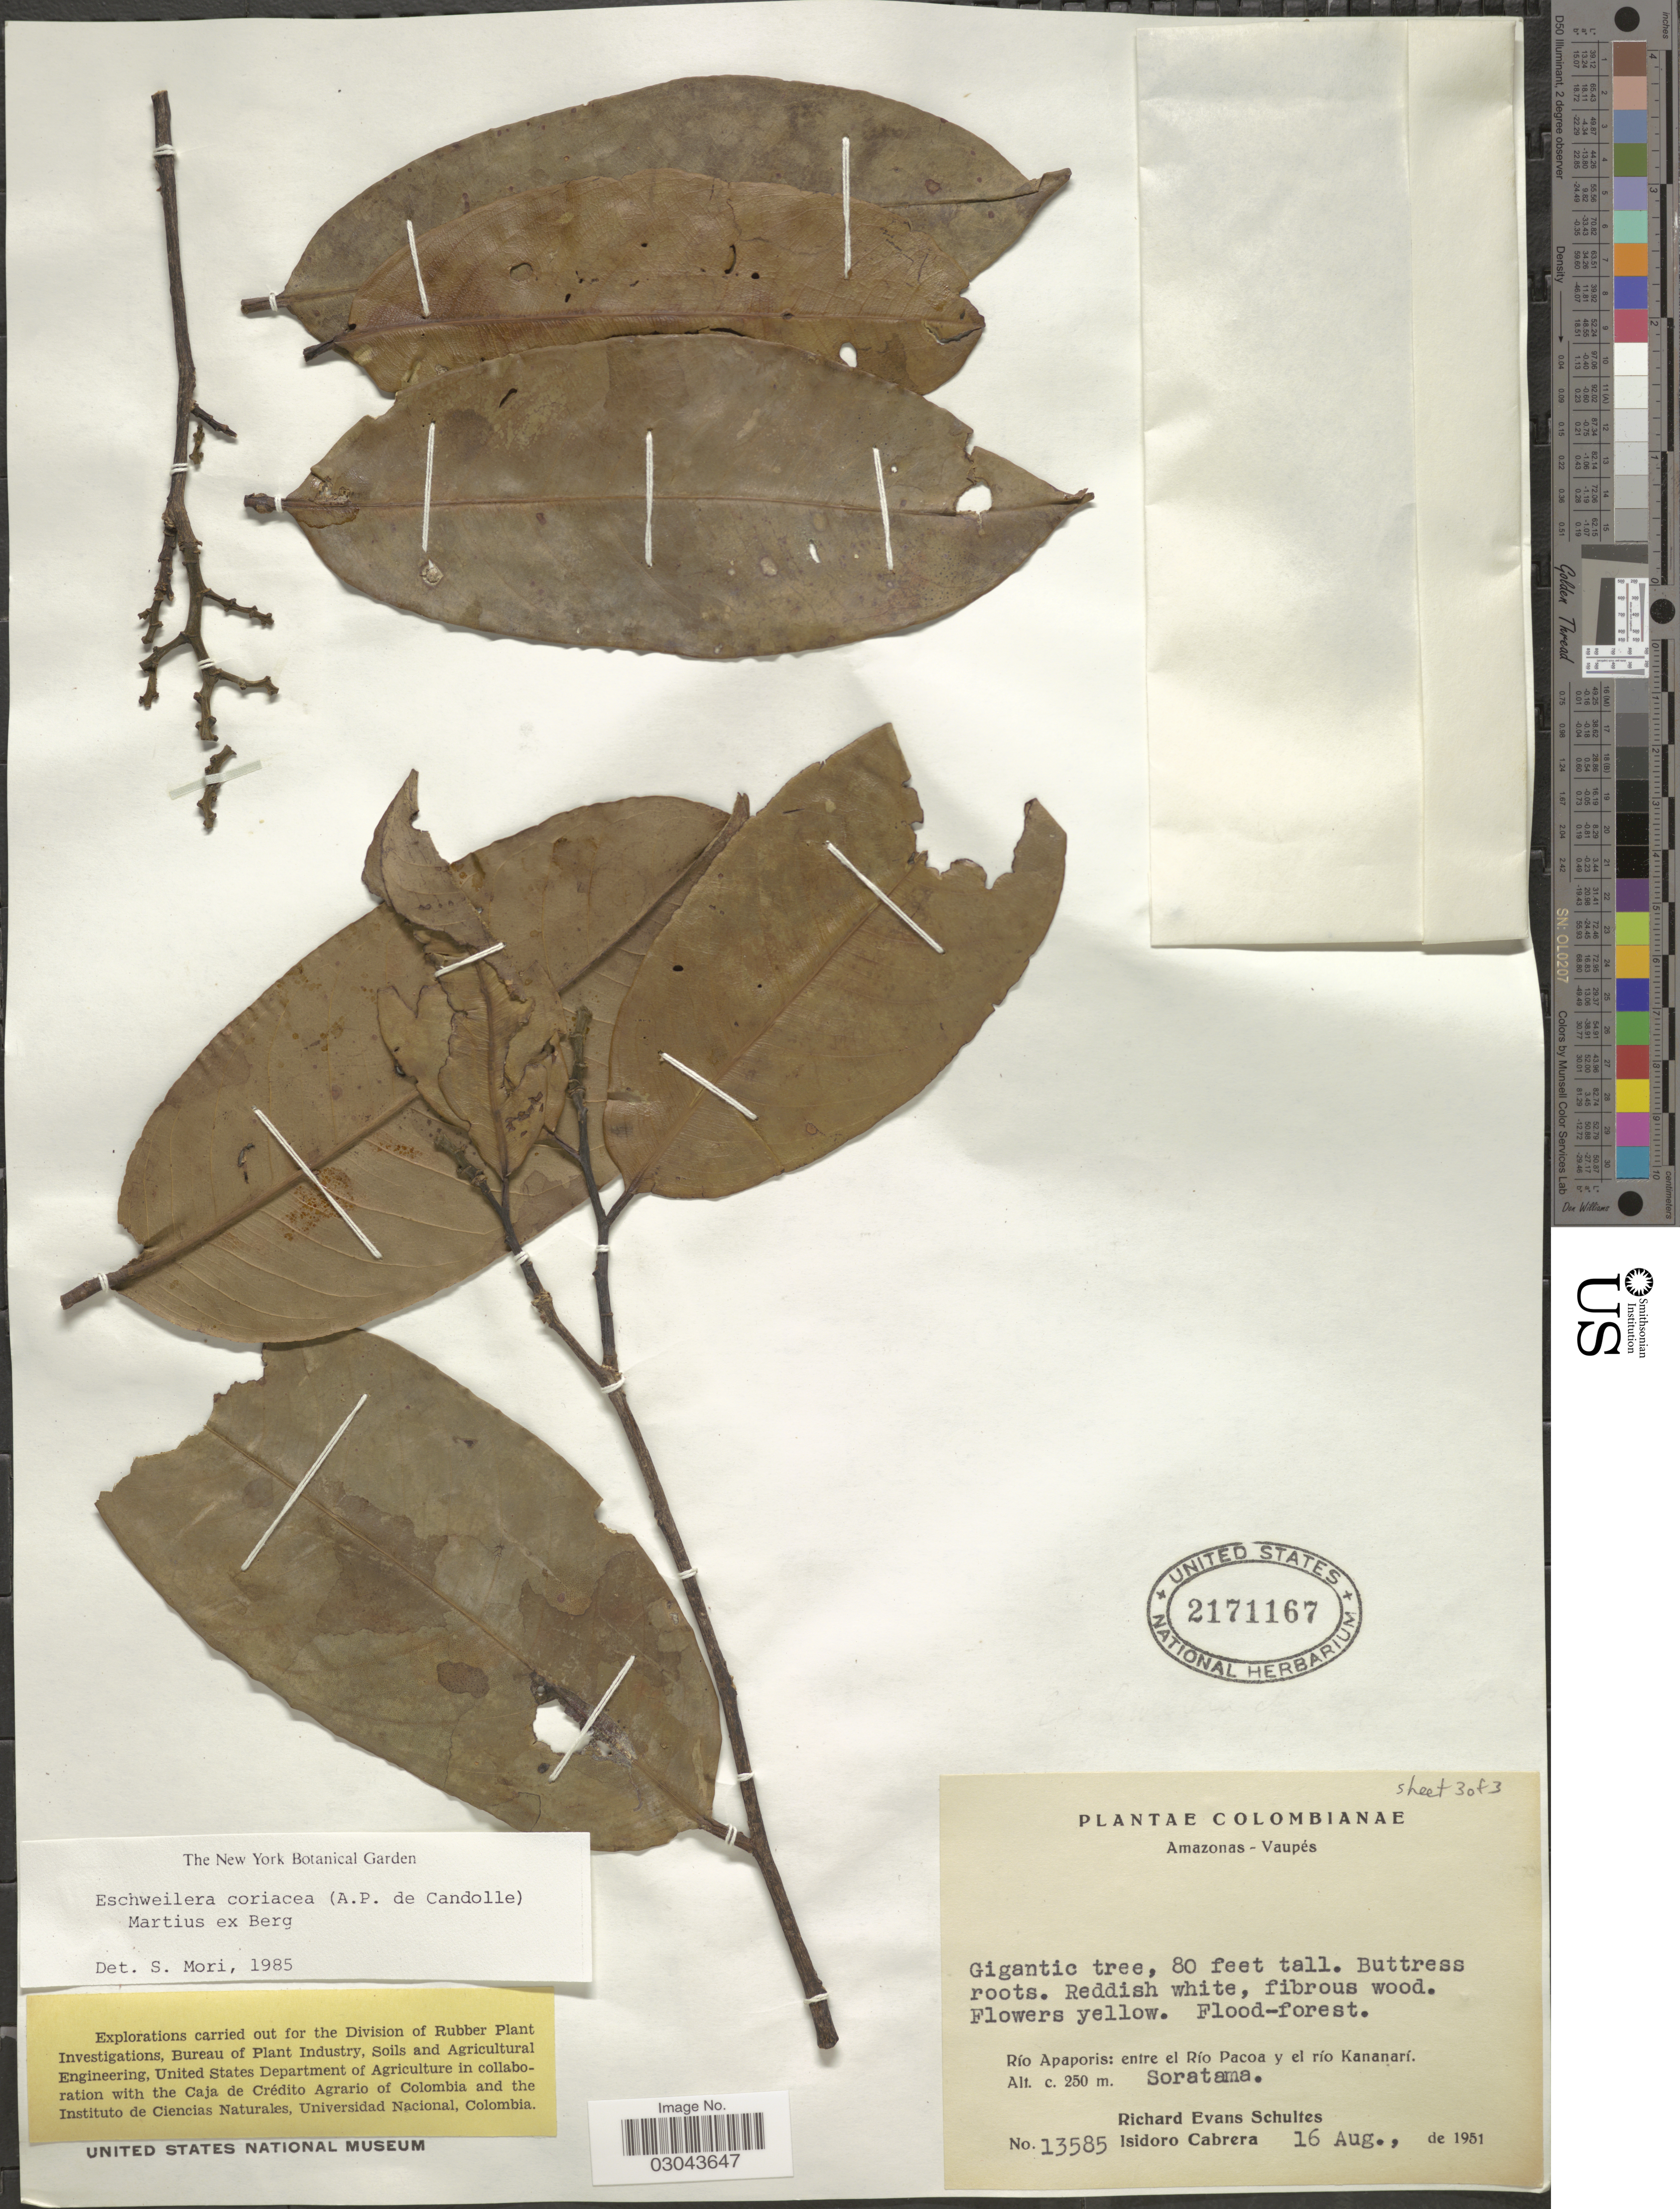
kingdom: Plantae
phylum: Tracheophyta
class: Magnoliopsida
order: Ericales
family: Lecythidaceae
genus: Eschweilera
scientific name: Eschweilera coriacea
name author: (DC.) S.A. Mori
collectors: R. E. Schultes & I. Cabrera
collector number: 13585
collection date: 1951-08-16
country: Colombia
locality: Amazonas-Vaupés. Colombianae. Río Apaporis: entre el río Pacoa y el río Kananarí. Soratama.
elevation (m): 250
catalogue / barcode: US 2171167